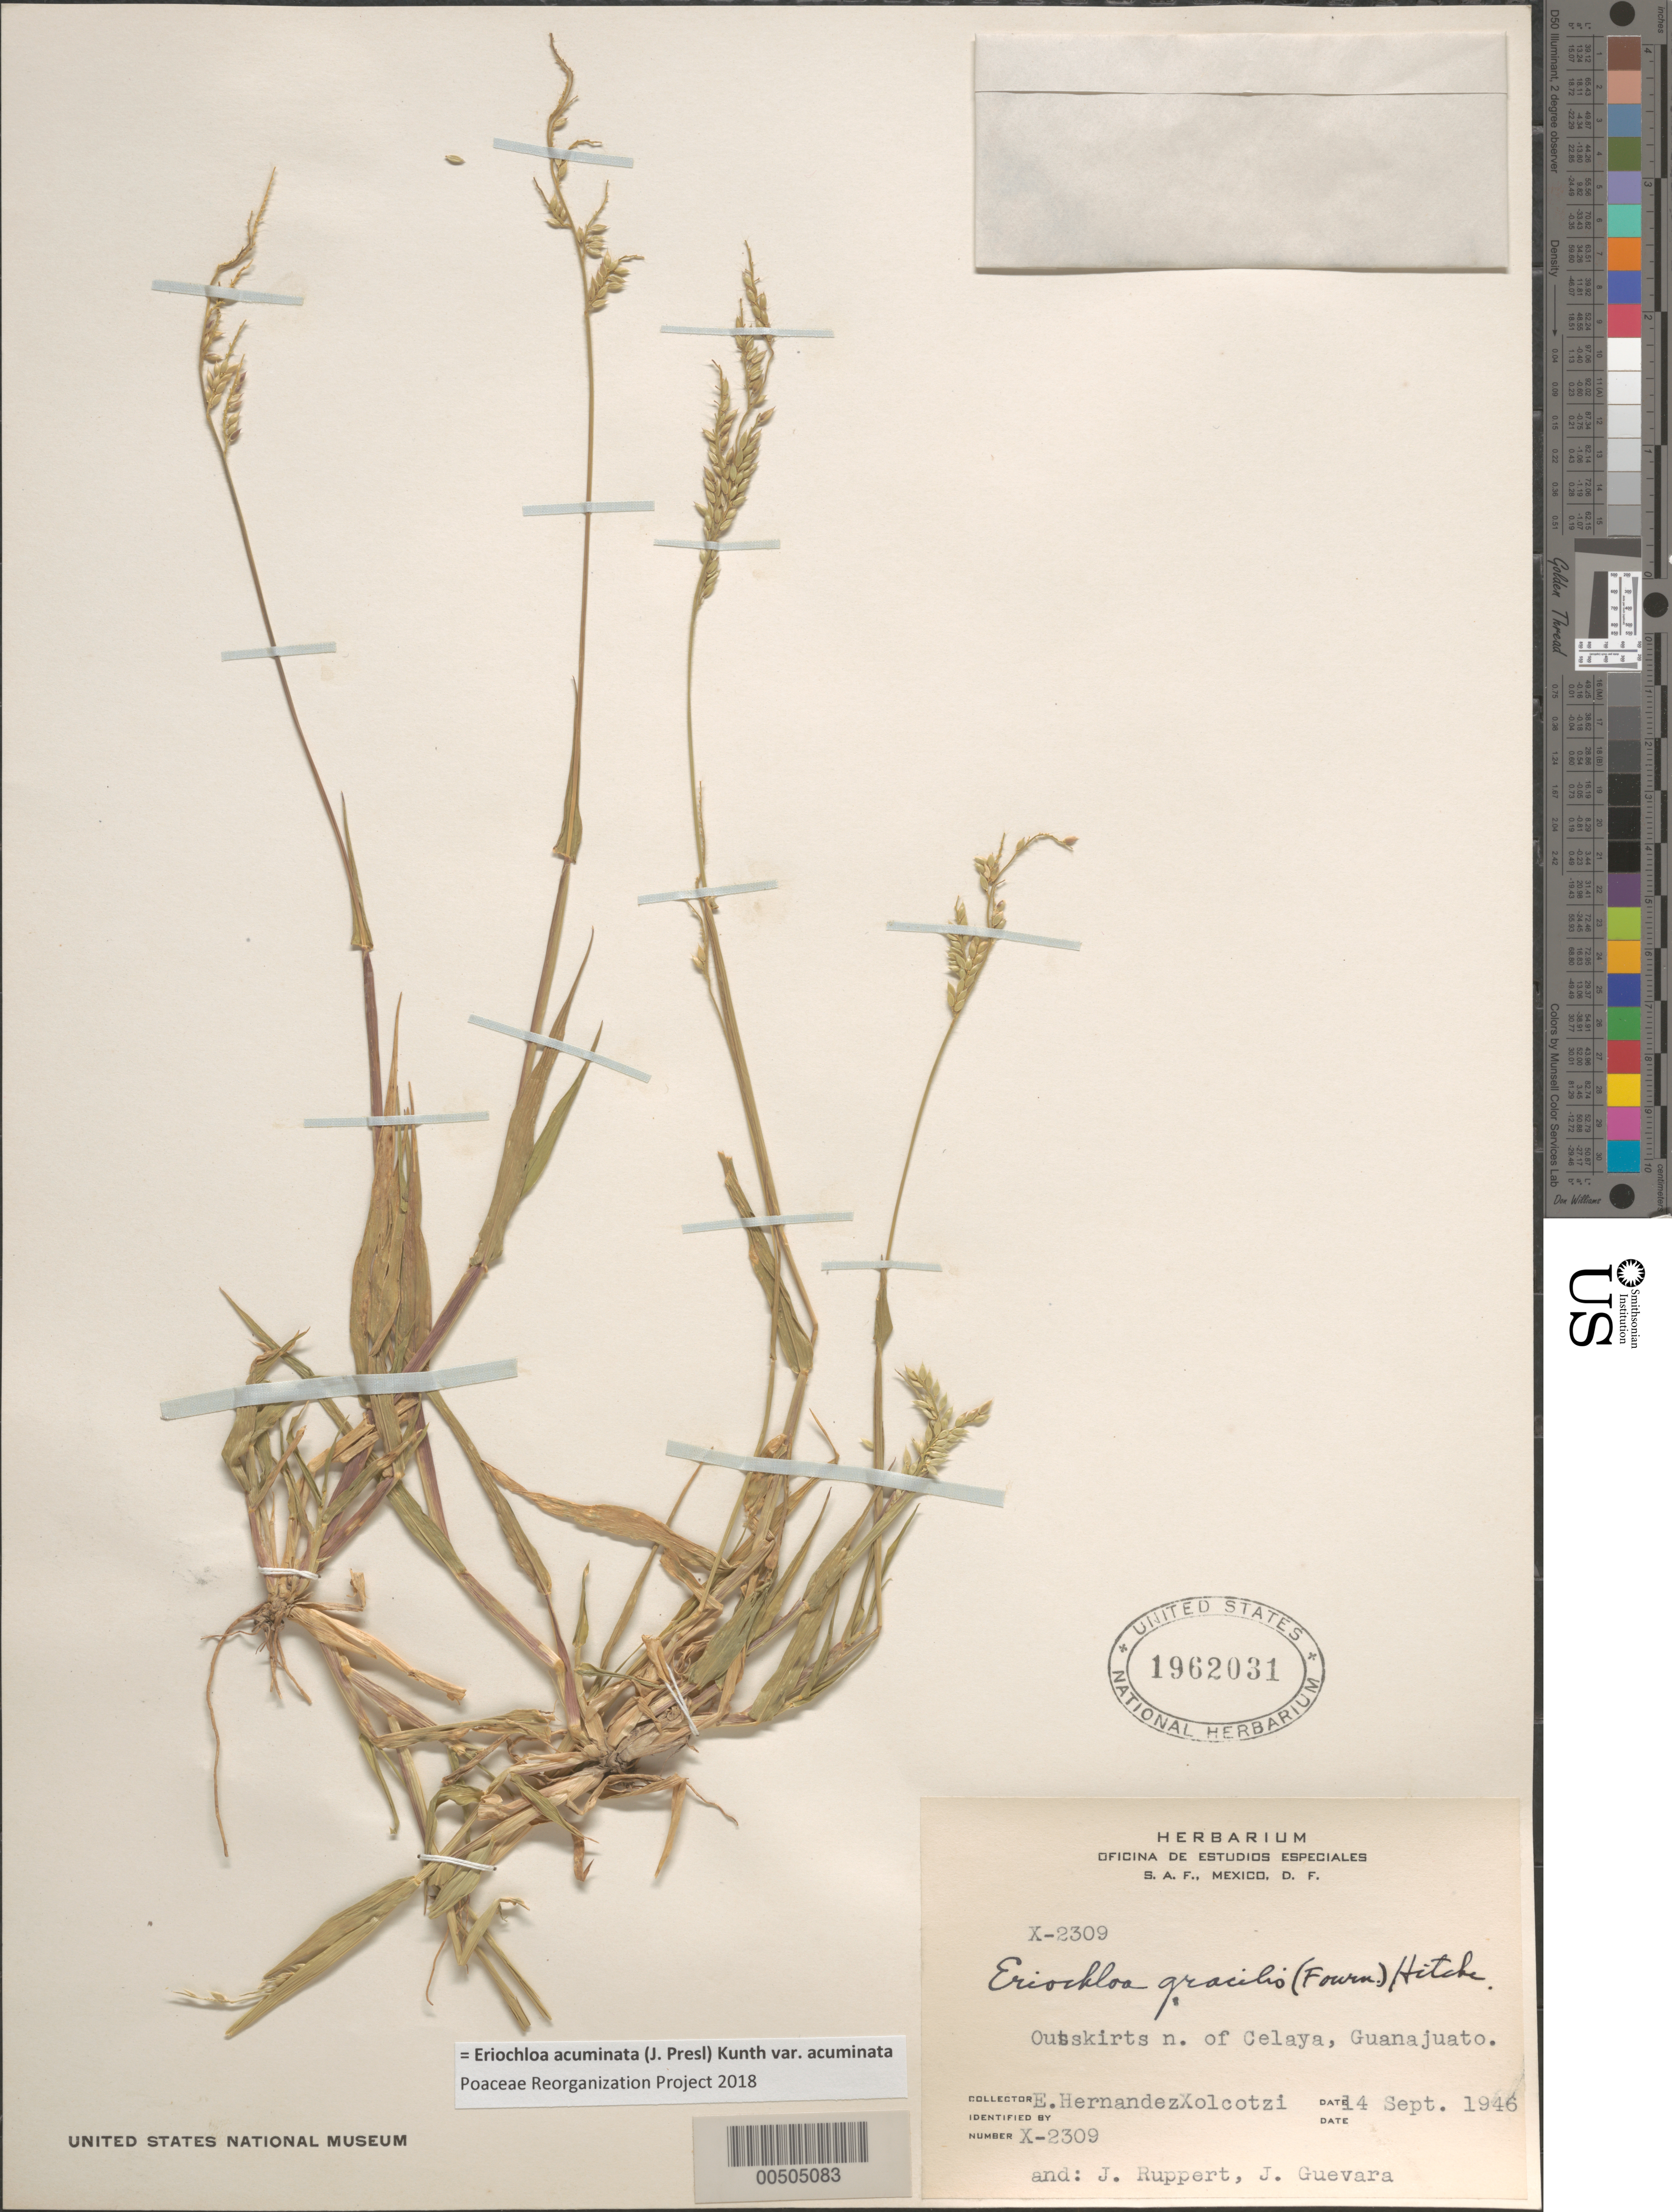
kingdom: Plantae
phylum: Tracheophyta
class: Liliopsida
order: Poales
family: Poaceae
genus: Eriochloa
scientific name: Eriochloa acuminata var. acuminata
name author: (J. Presl) Kunth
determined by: Poaceae Reorganization Project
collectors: E. I. Hernández-X., J. Ruppert & J. Guevara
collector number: X-2309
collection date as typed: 14 Sep 1946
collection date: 1946-09-14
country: Mexico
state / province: Guanajuato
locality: Outskirts N of Celaya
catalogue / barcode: US 1962031